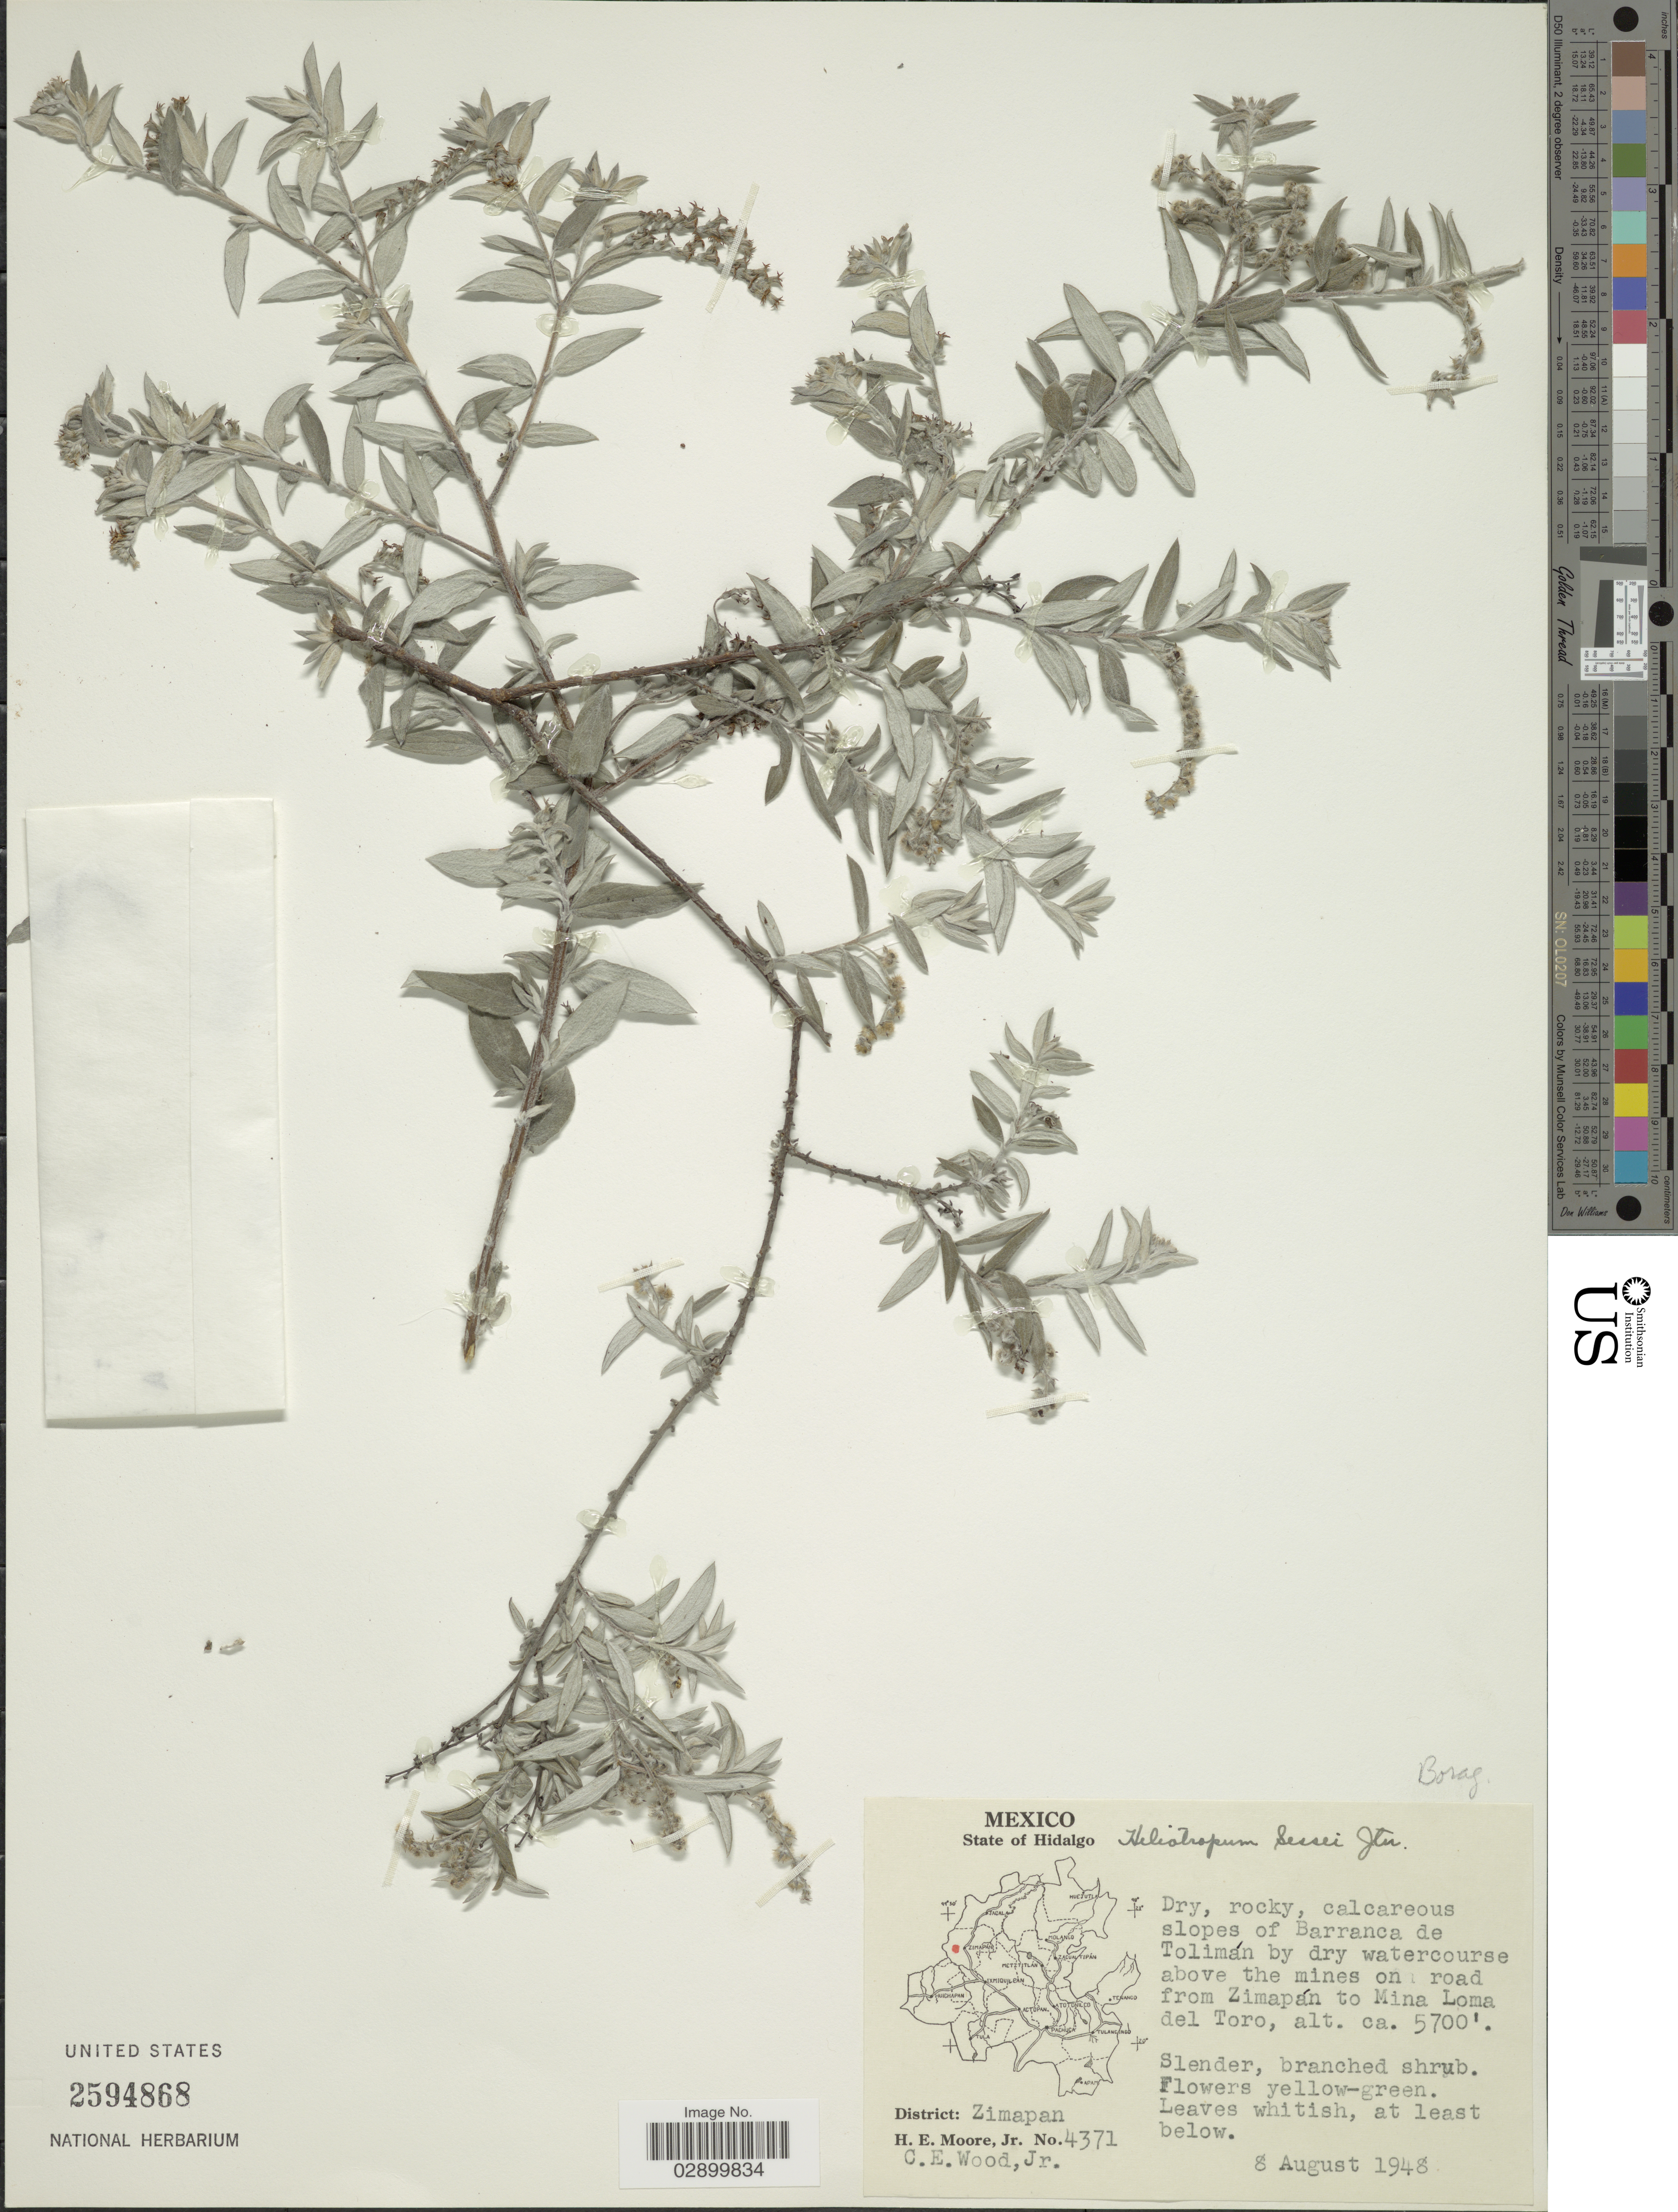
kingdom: Plantae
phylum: Tracheophyta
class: Magnoliopsida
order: Boraginales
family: Heliotropiaceae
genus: Heliotropium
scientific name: Heliotropium sessei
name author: I.M. Johnst.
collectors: H. Moore & C. Wood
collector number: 4371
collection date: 1948-08-08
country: Mexico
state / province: Hidalgo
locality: Slopes of Barranca de Tolimán by dry watercourse above the mines on road From Zimapán to Mina Loma del Toro. District: Zimapan.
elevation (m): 1737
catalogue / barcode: US 2594868